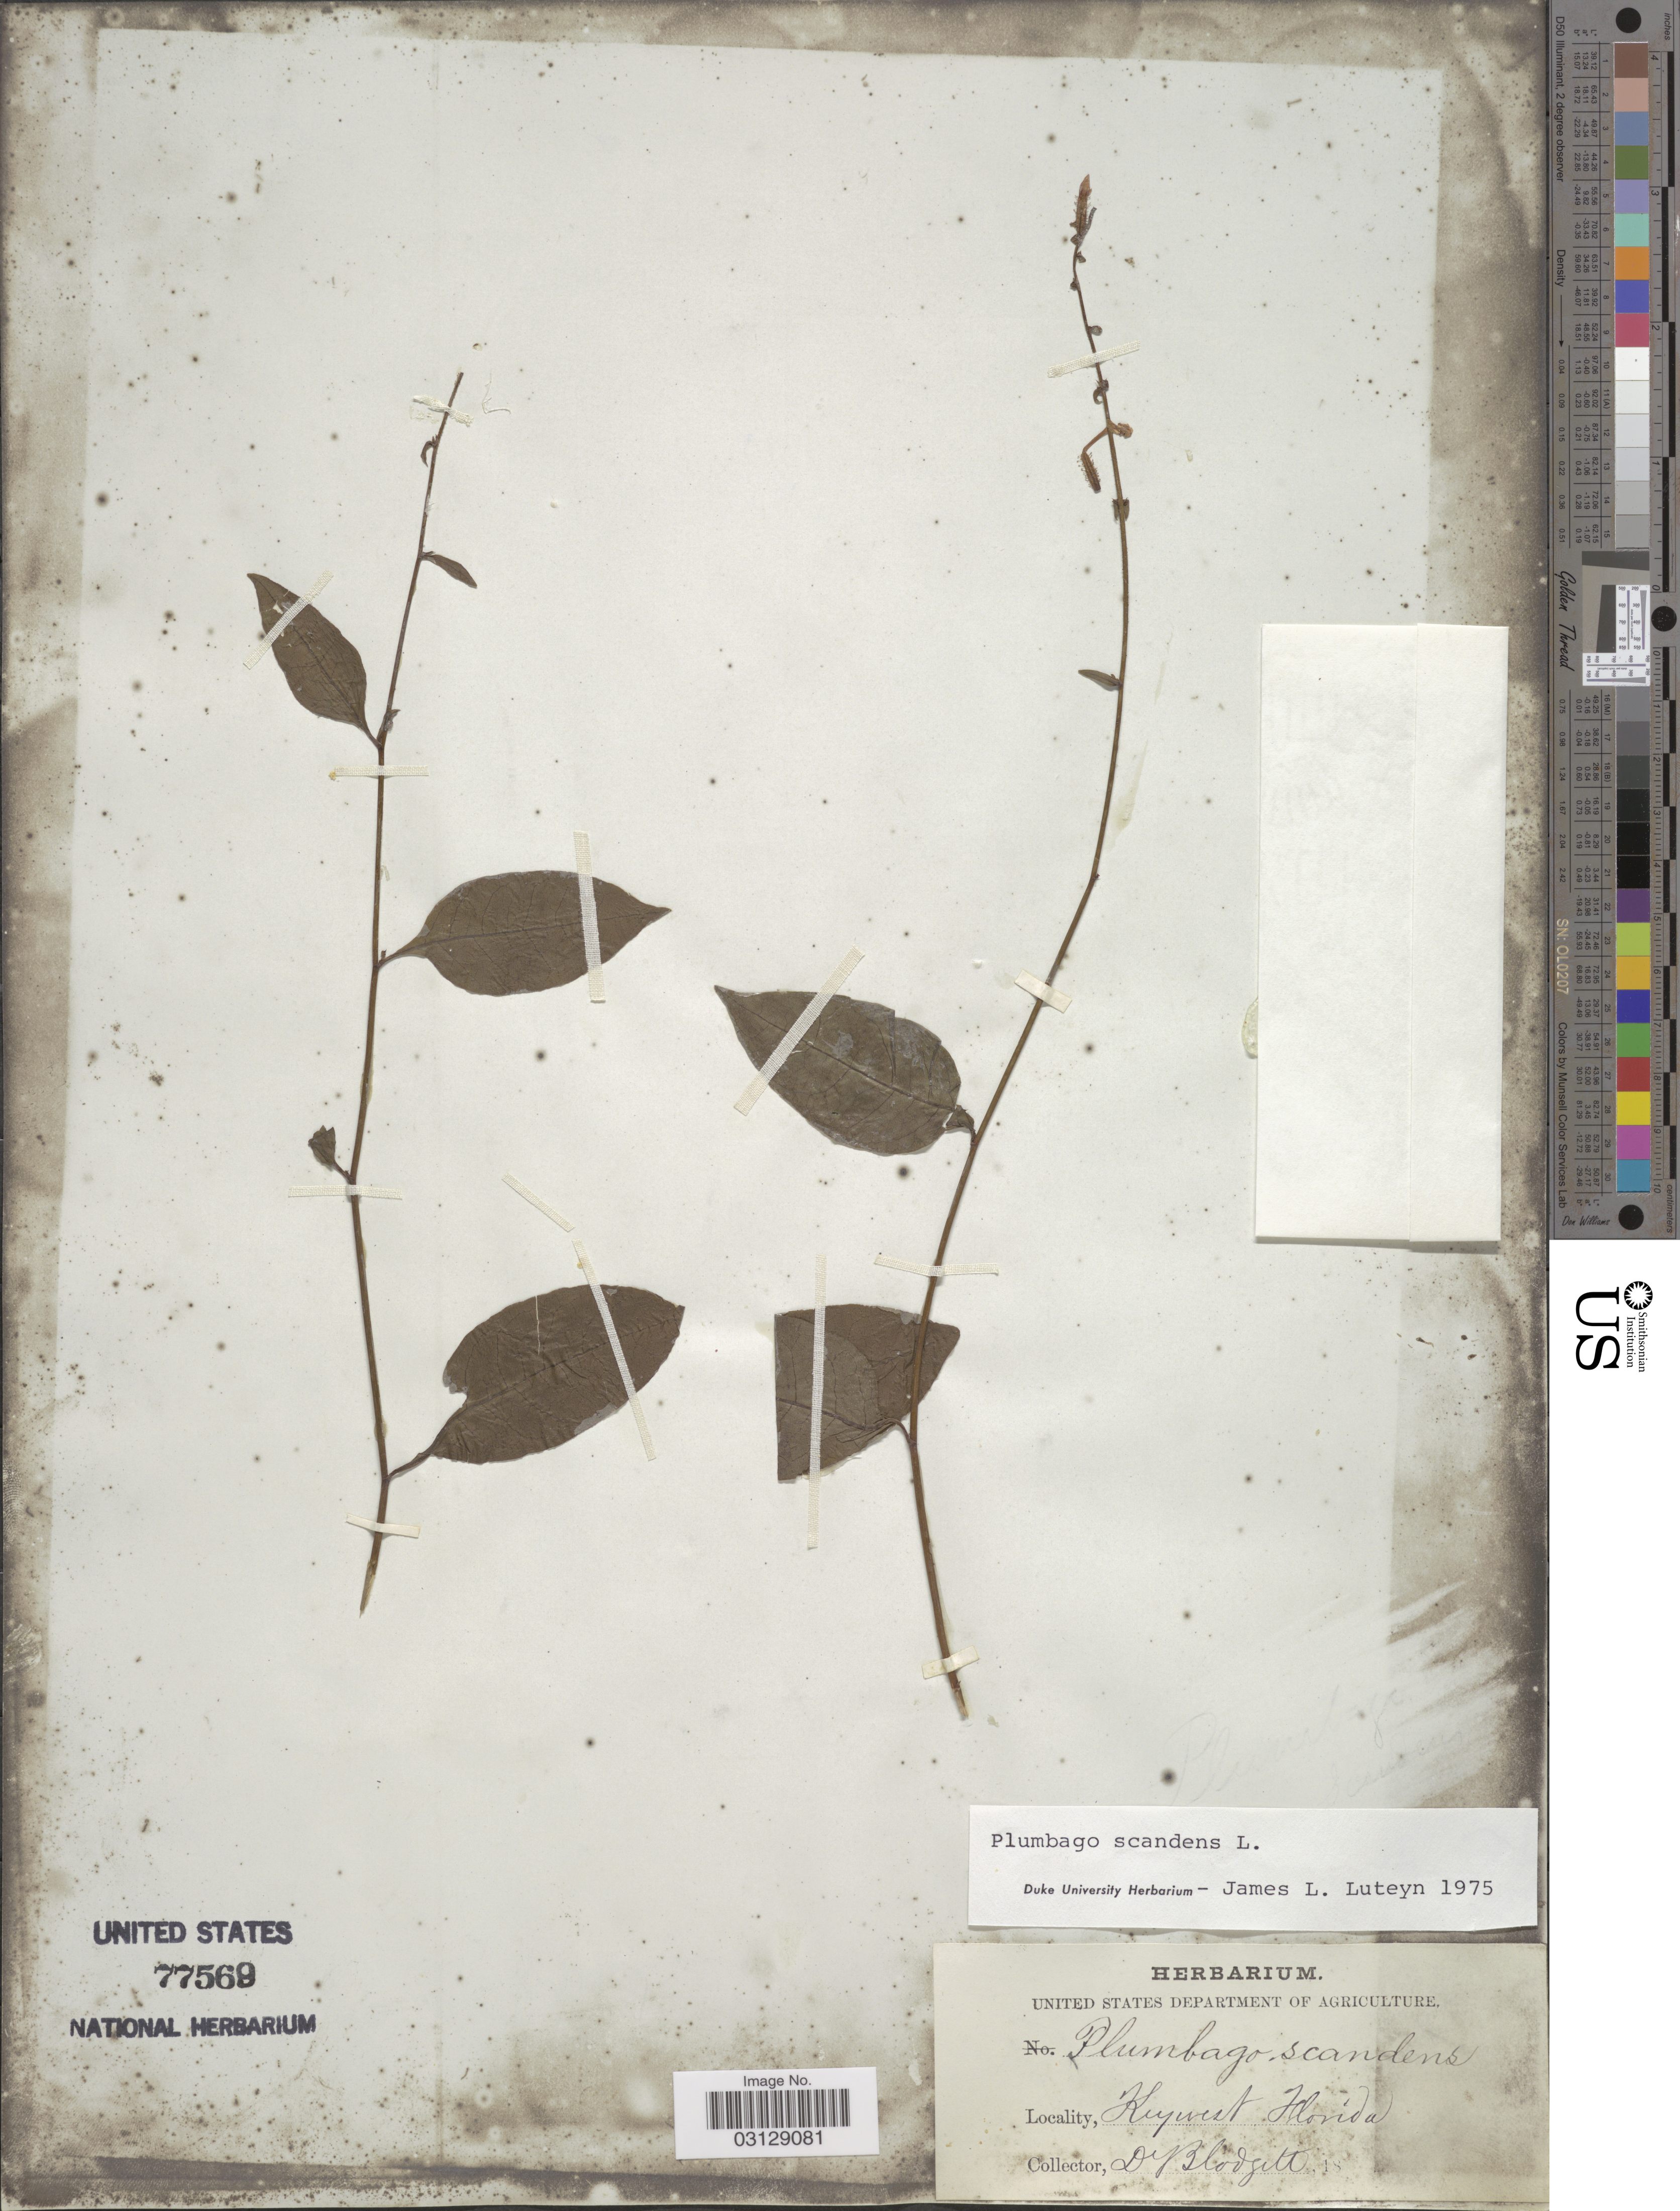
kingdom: Plantae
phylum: Tracheophyta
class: Magnoliopsida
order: Caryophyllales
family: Plumbaginaceae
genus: Plumbago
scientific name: Plumbago scandens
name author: L.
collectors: -. Blodgett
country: United States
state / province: Florida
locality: Keywest Florida.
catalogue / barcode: US 77569